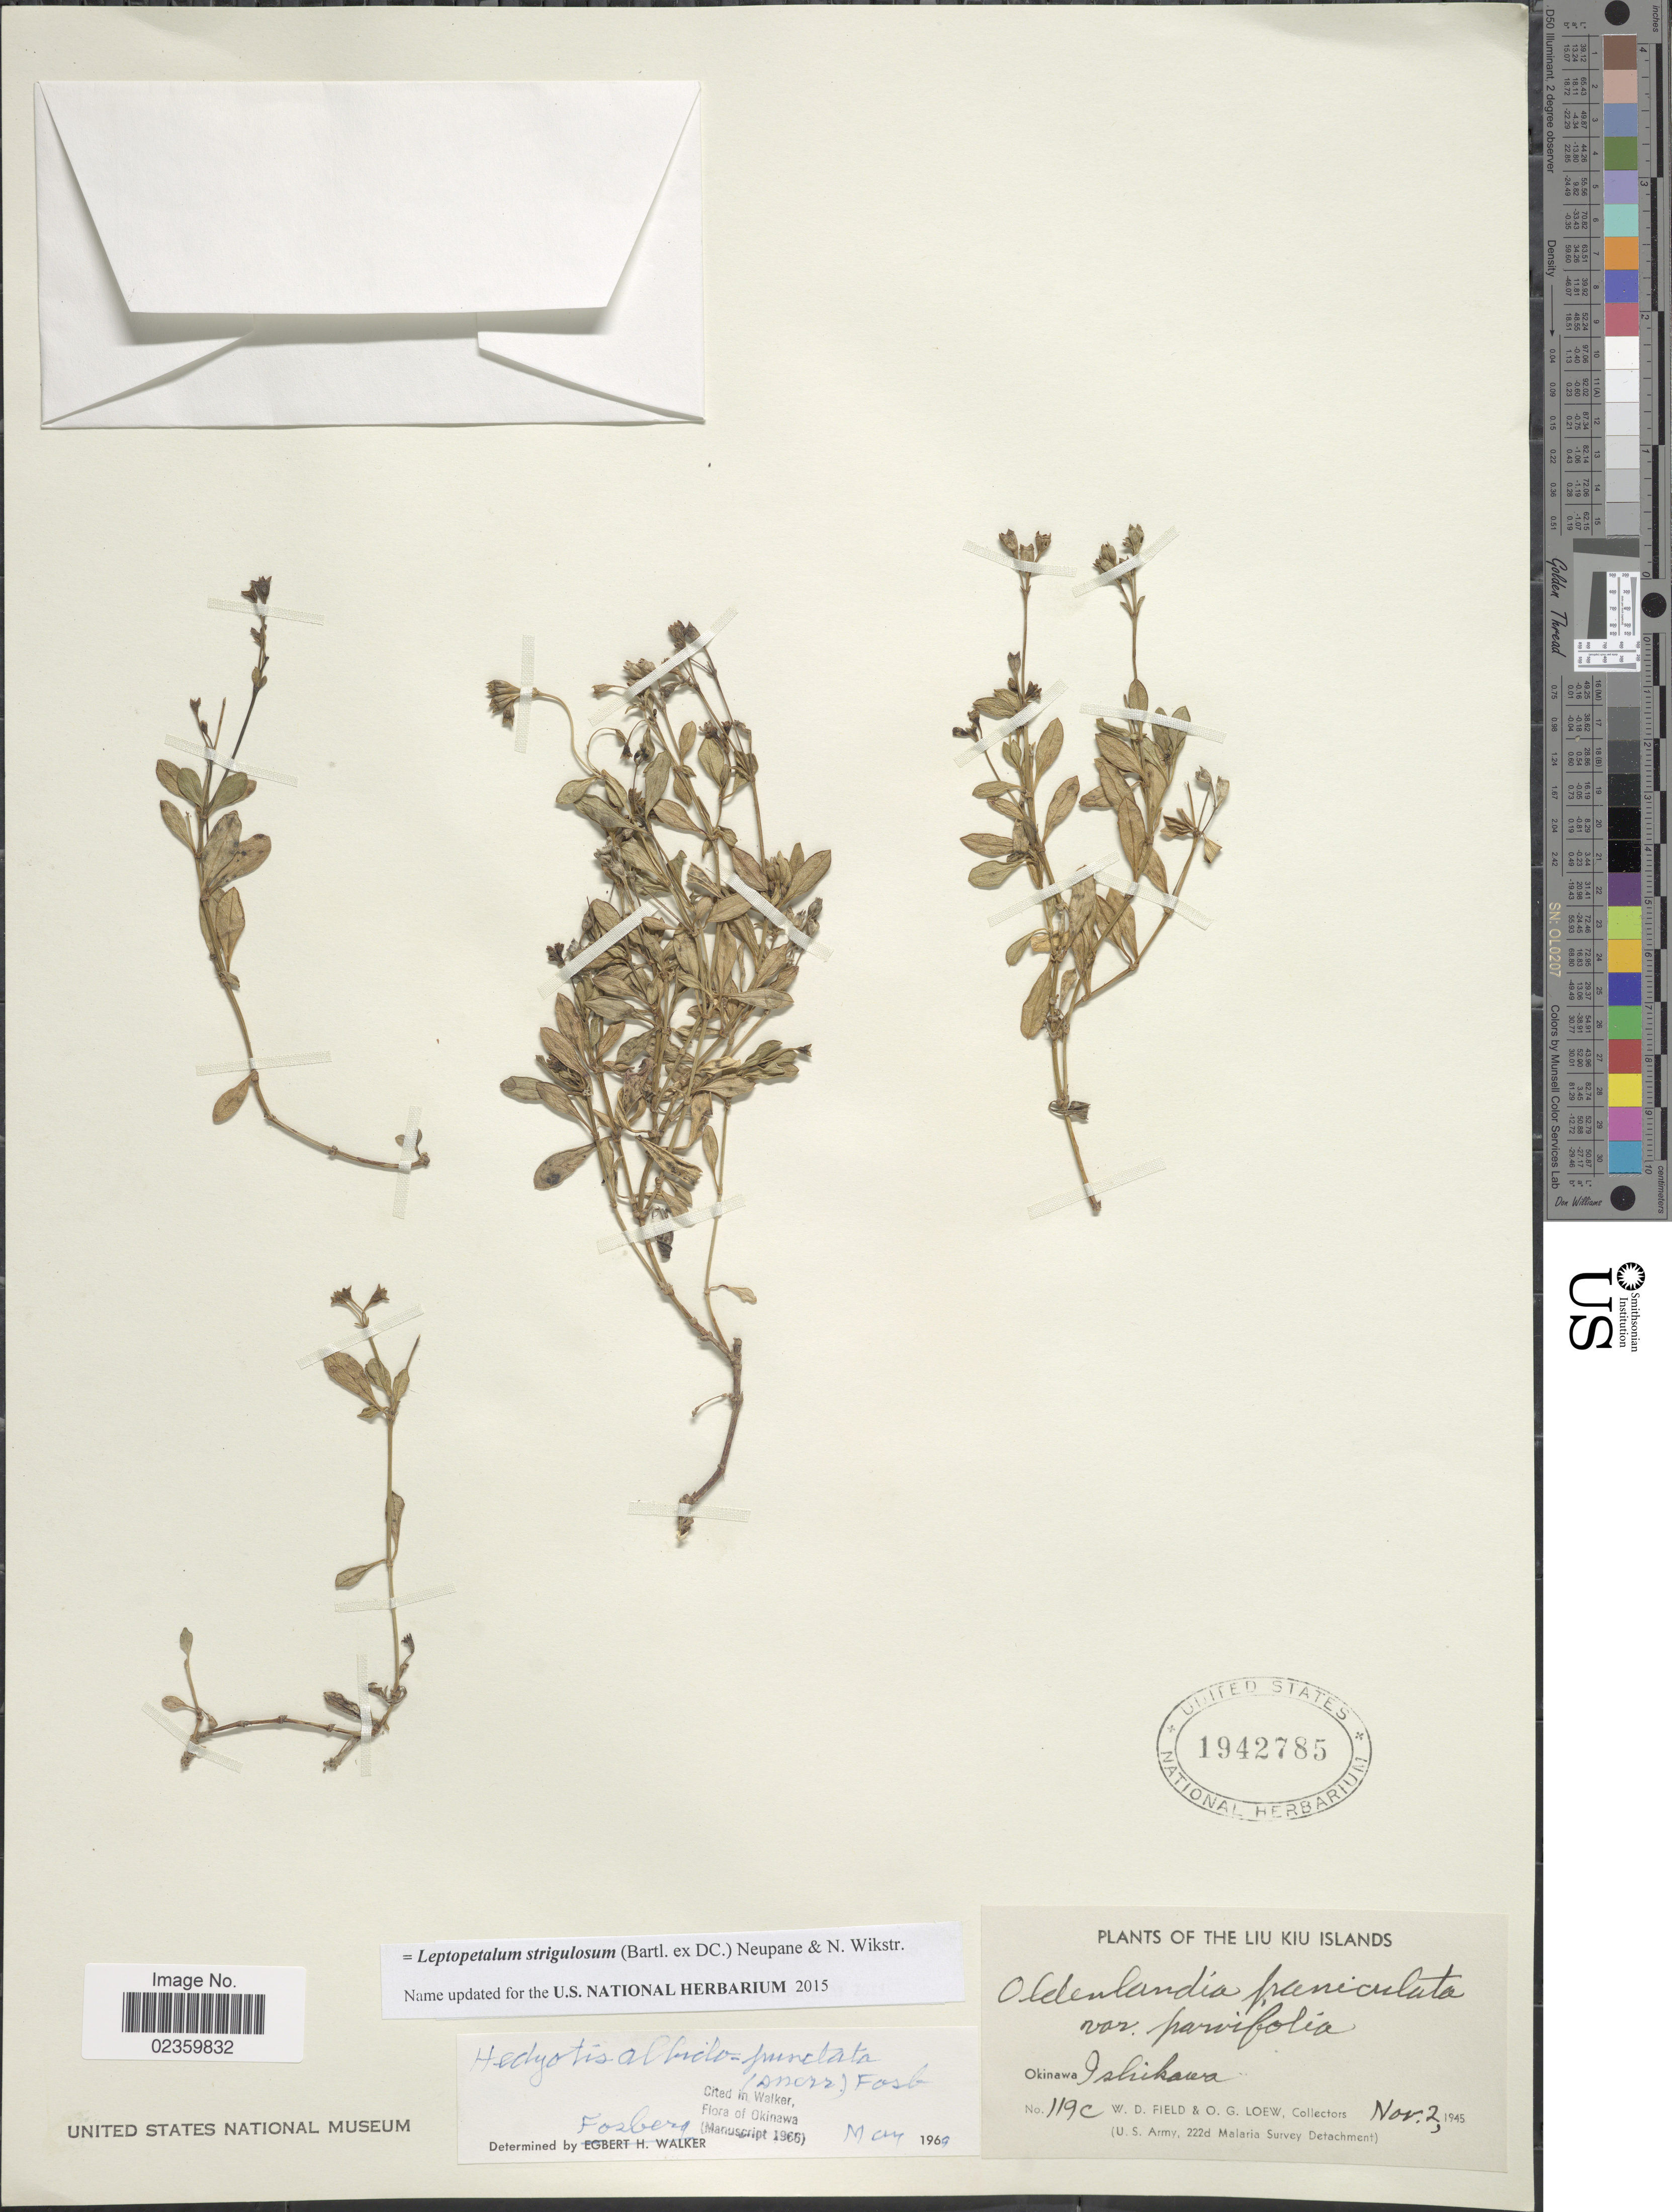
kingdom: Plantae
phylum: Tracheophyta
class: Magnoliopsida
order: Gentianales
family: Rubiaceae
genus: Leptopetalum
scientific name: Leptopetalum strigulosum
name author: (Bartl. ex DC.) Neupane & N. Wikstr.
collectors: W. D. Field & O. G. Loew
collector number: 119C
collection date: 1945-11-02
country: Japan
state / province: Okinawa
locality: The Liu Kiu Islands, Okinawa, Ishikawa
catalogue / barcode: US 1942785